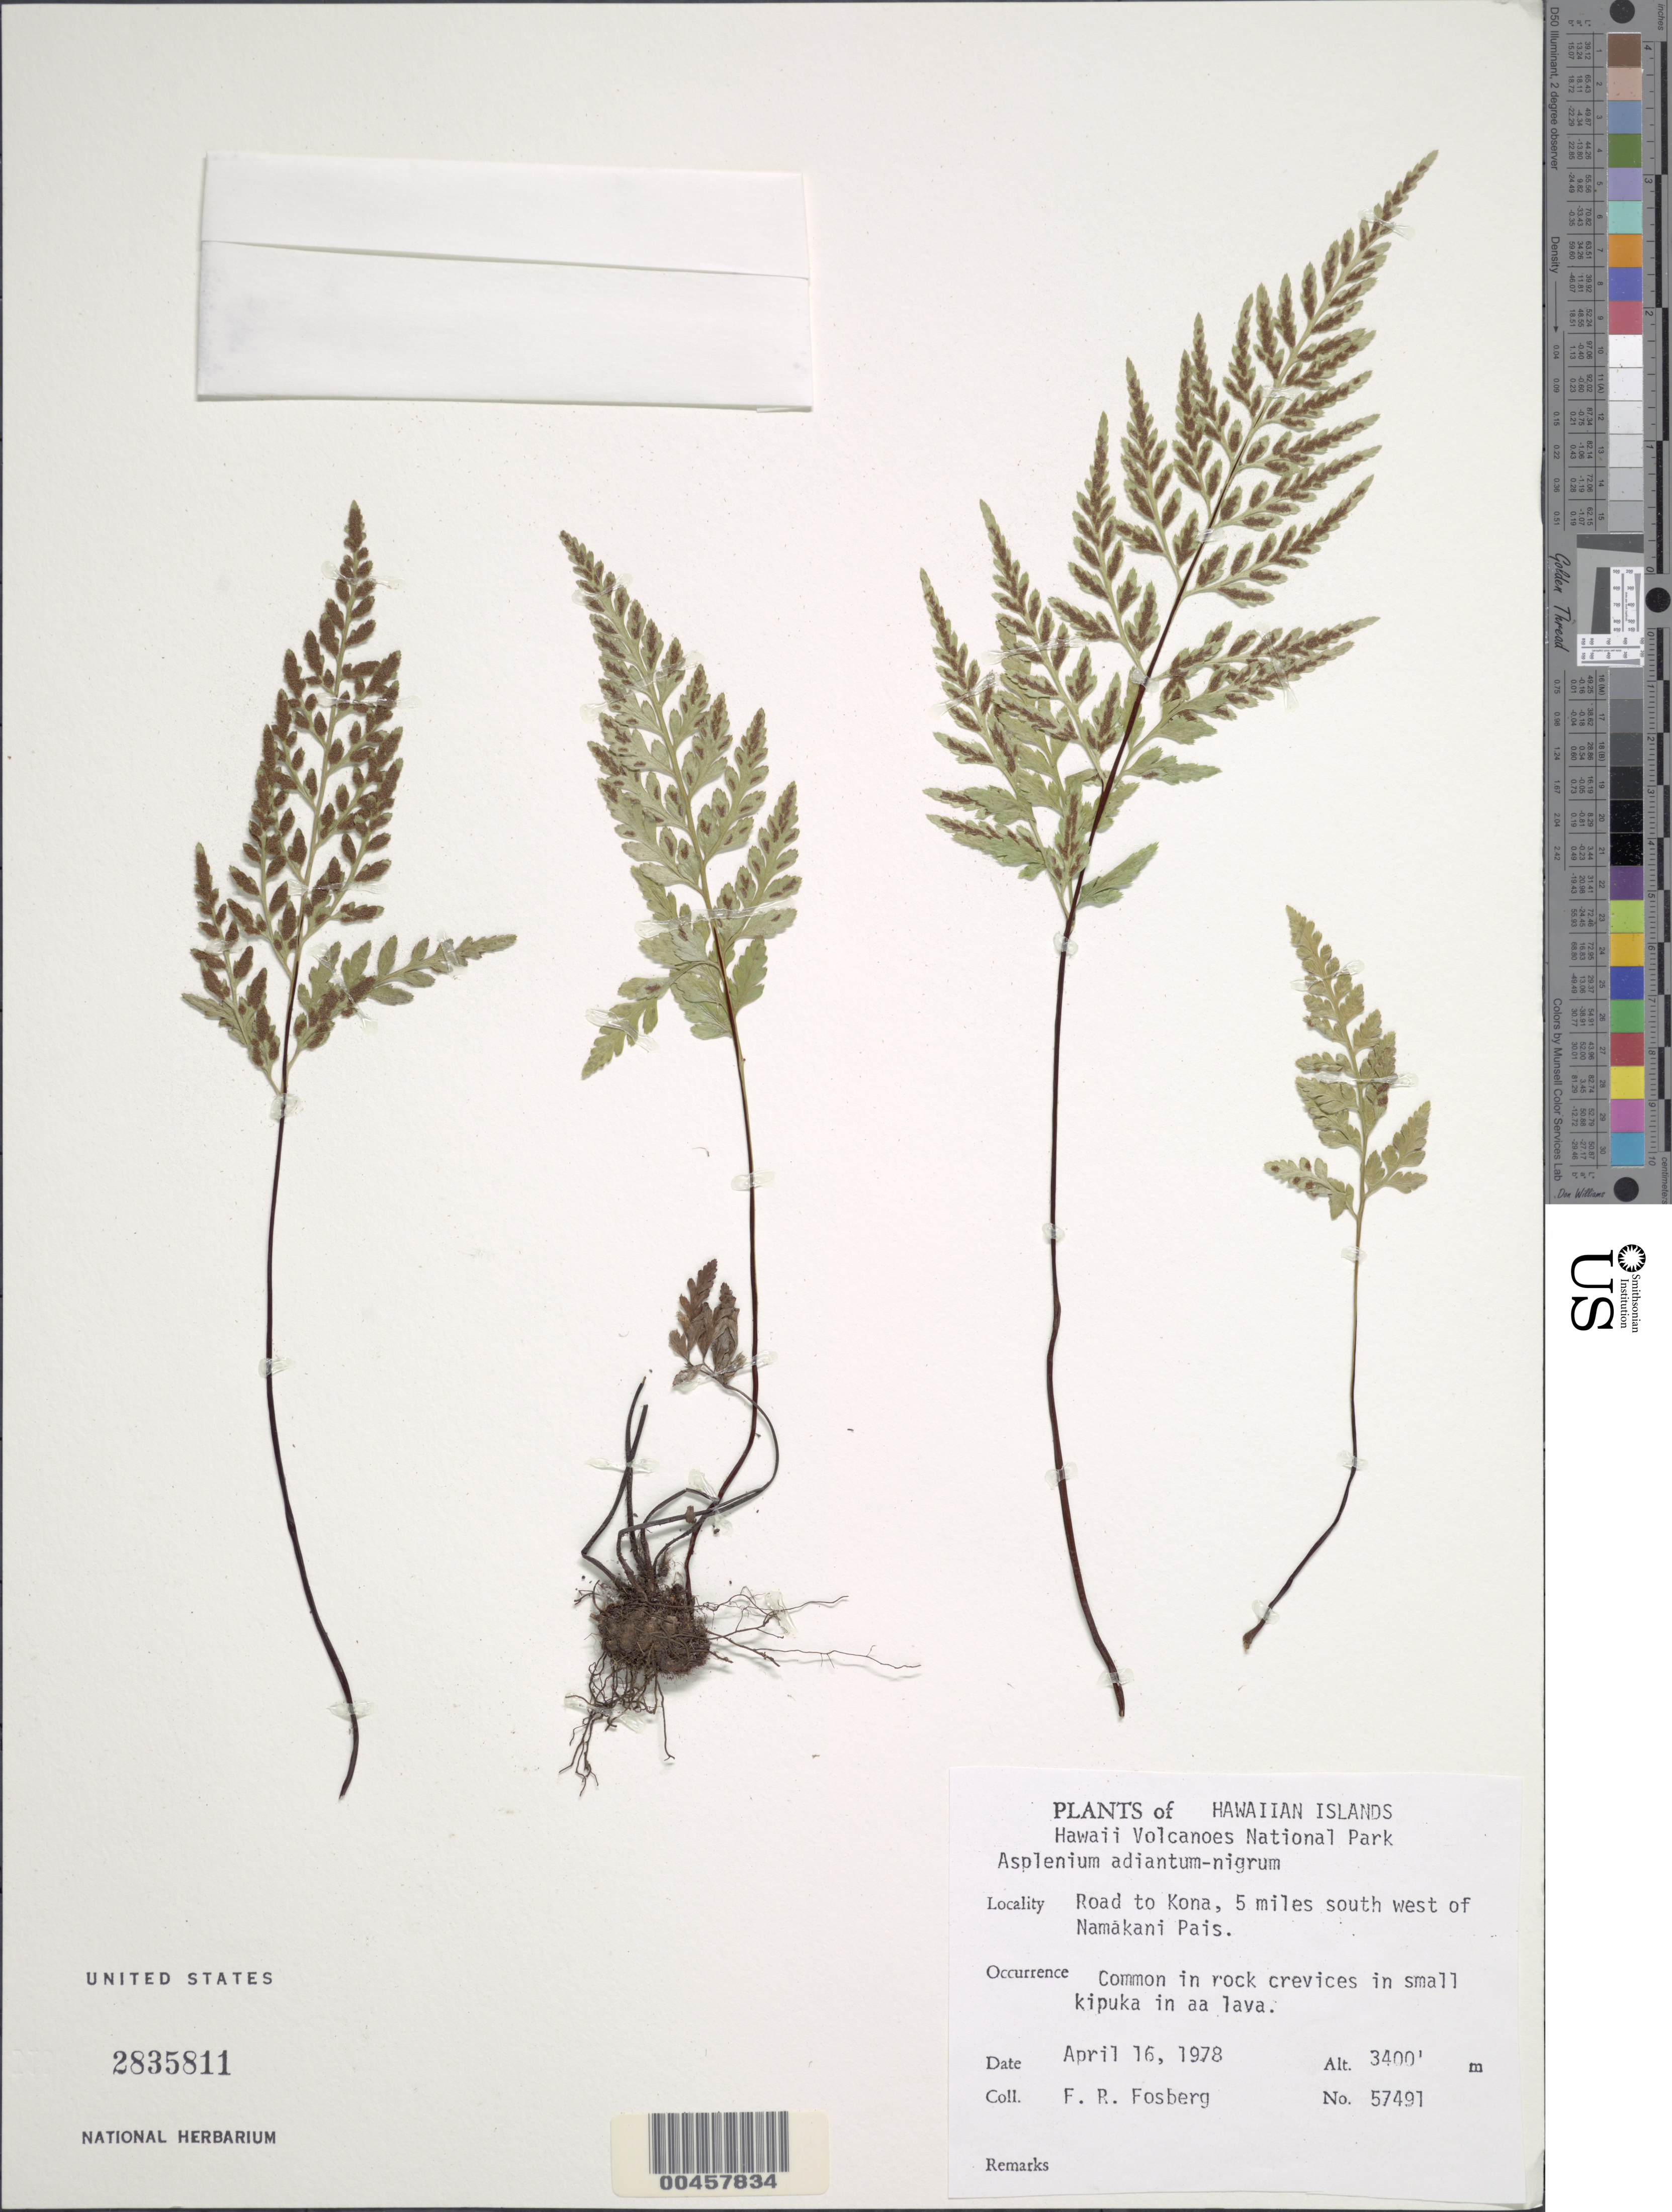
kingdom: Plantae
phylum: Tracheophyta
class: Polypodiopsida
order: Polypodiales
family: Aspleniaceae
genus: Asplenium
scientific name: Asplenium adiantum-nigrum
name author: L.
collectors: F. R. Fosberg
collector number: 57491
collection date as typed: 16 Apr 1978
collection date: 1978-04-16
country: United States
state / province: Hawaii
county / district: Hawaii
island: Hawaii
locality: Hawaii Volcanoes National Park, Road to Kona, 5 miles south west of Namakani Pais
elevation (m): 3400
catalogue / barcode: US 2835811